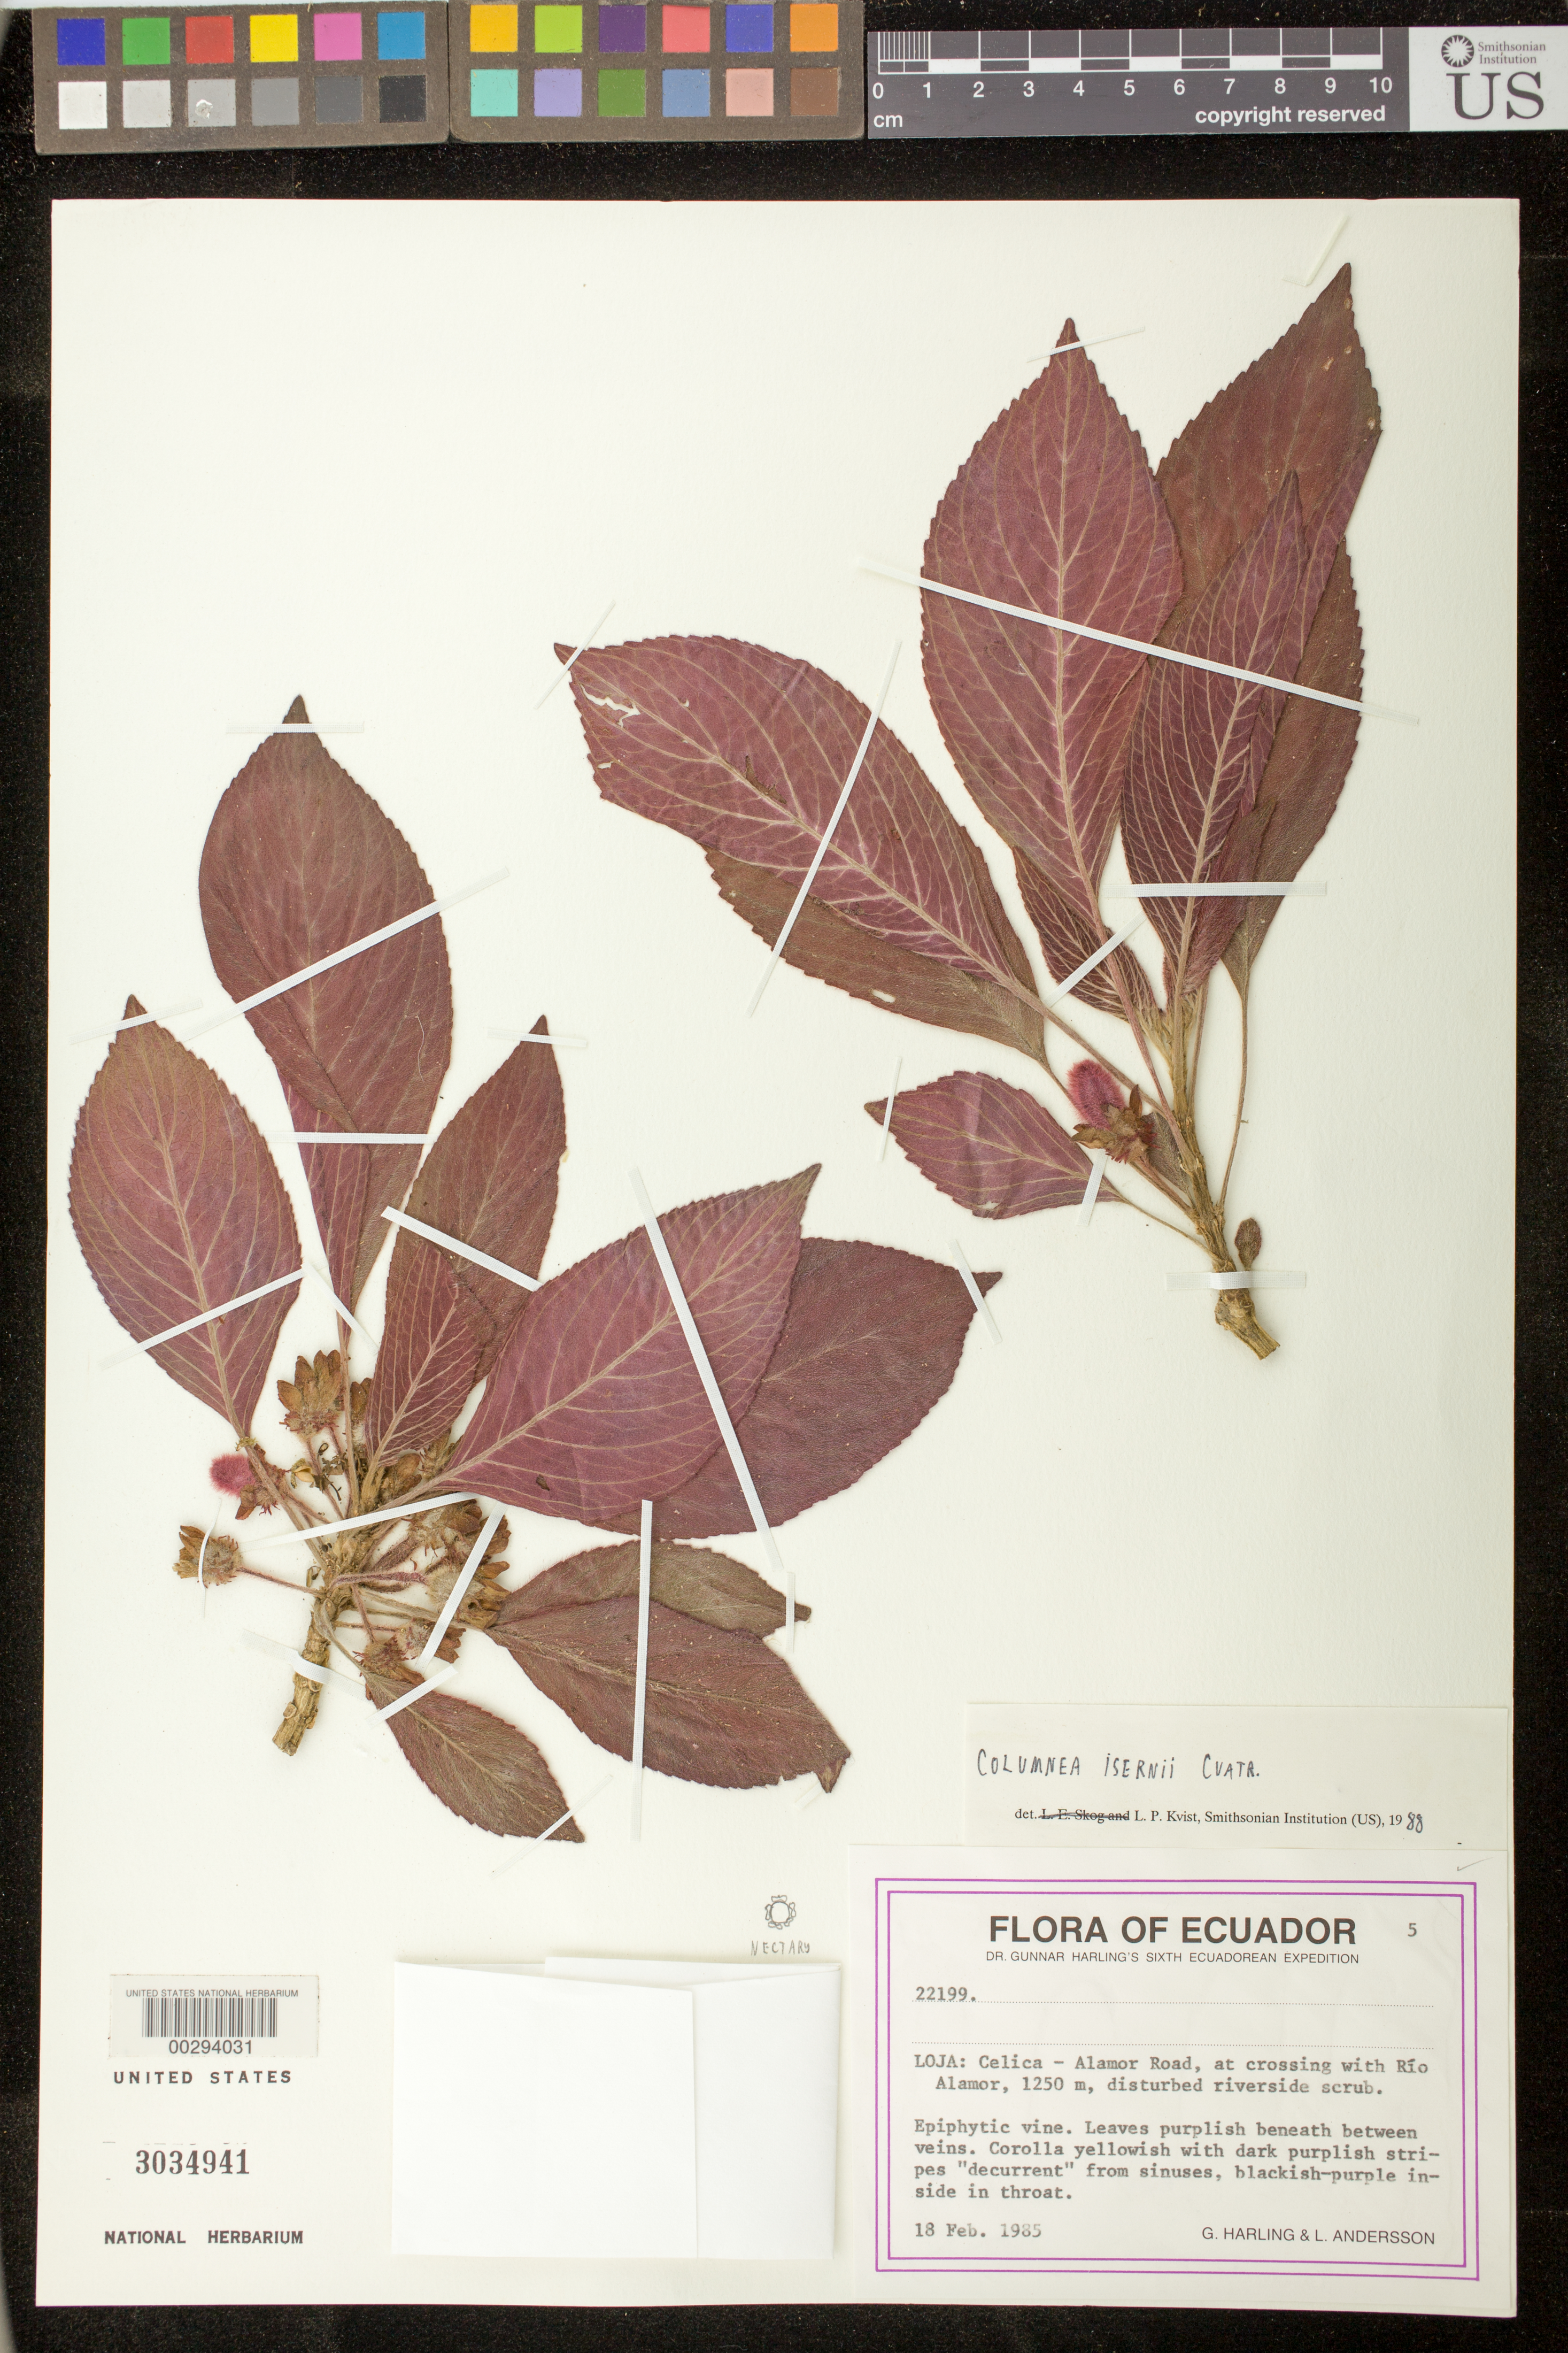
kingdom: Plantae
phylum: Tracheophyta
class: Magnoliopsida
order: Lamiales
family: Gesneriaceae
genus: Columnea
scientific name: Columnea isernii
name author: Cuatrec.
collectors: G. Harling & L. Andersson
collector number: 22199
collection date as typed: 18 Feb 1985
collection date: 1985-02-18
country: Ecuador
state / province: Loja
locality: Celica - Alamor road, at crossing with Rio Alamor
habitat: Disturbed riverside scrub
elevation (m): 1250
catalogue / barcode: US 3034941